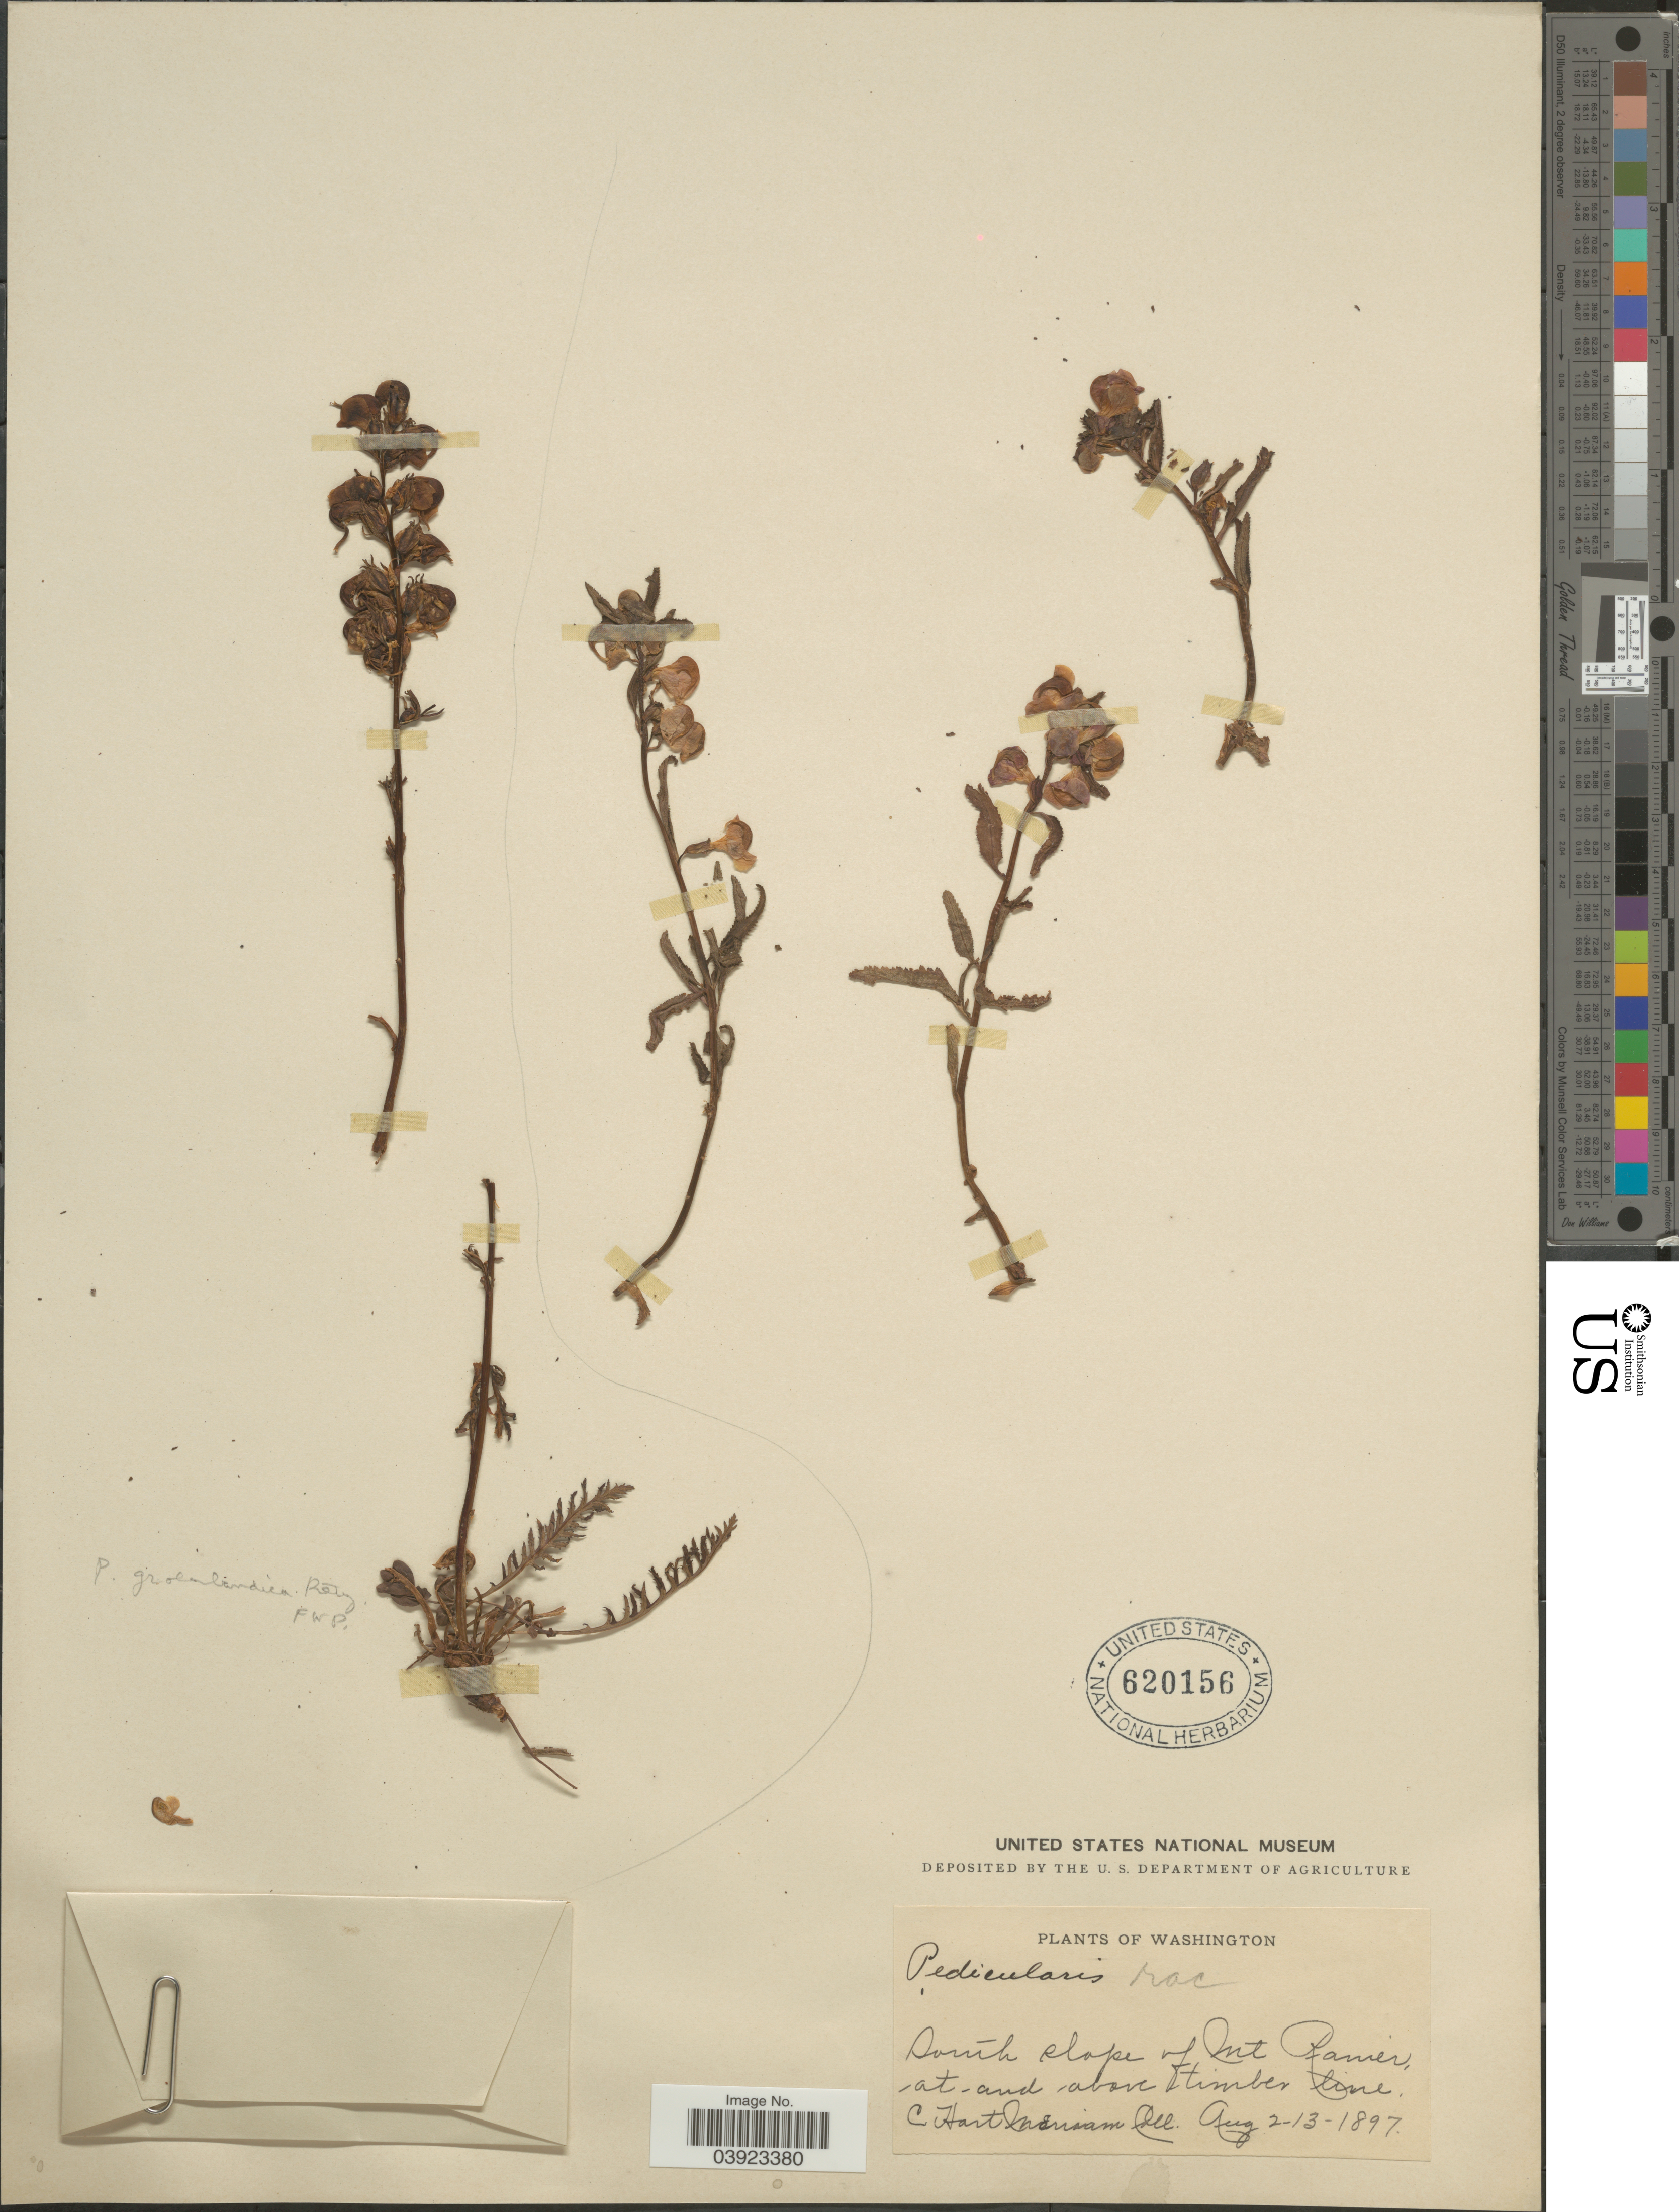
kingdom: Plantae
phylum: Tracheophyta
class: Magnoliopsida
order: Lamiales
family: Orobanchaceae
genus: Pedicularis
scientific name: Pedicularis racemosa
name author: Douglas ex Benth.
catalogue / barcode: US 620156-2